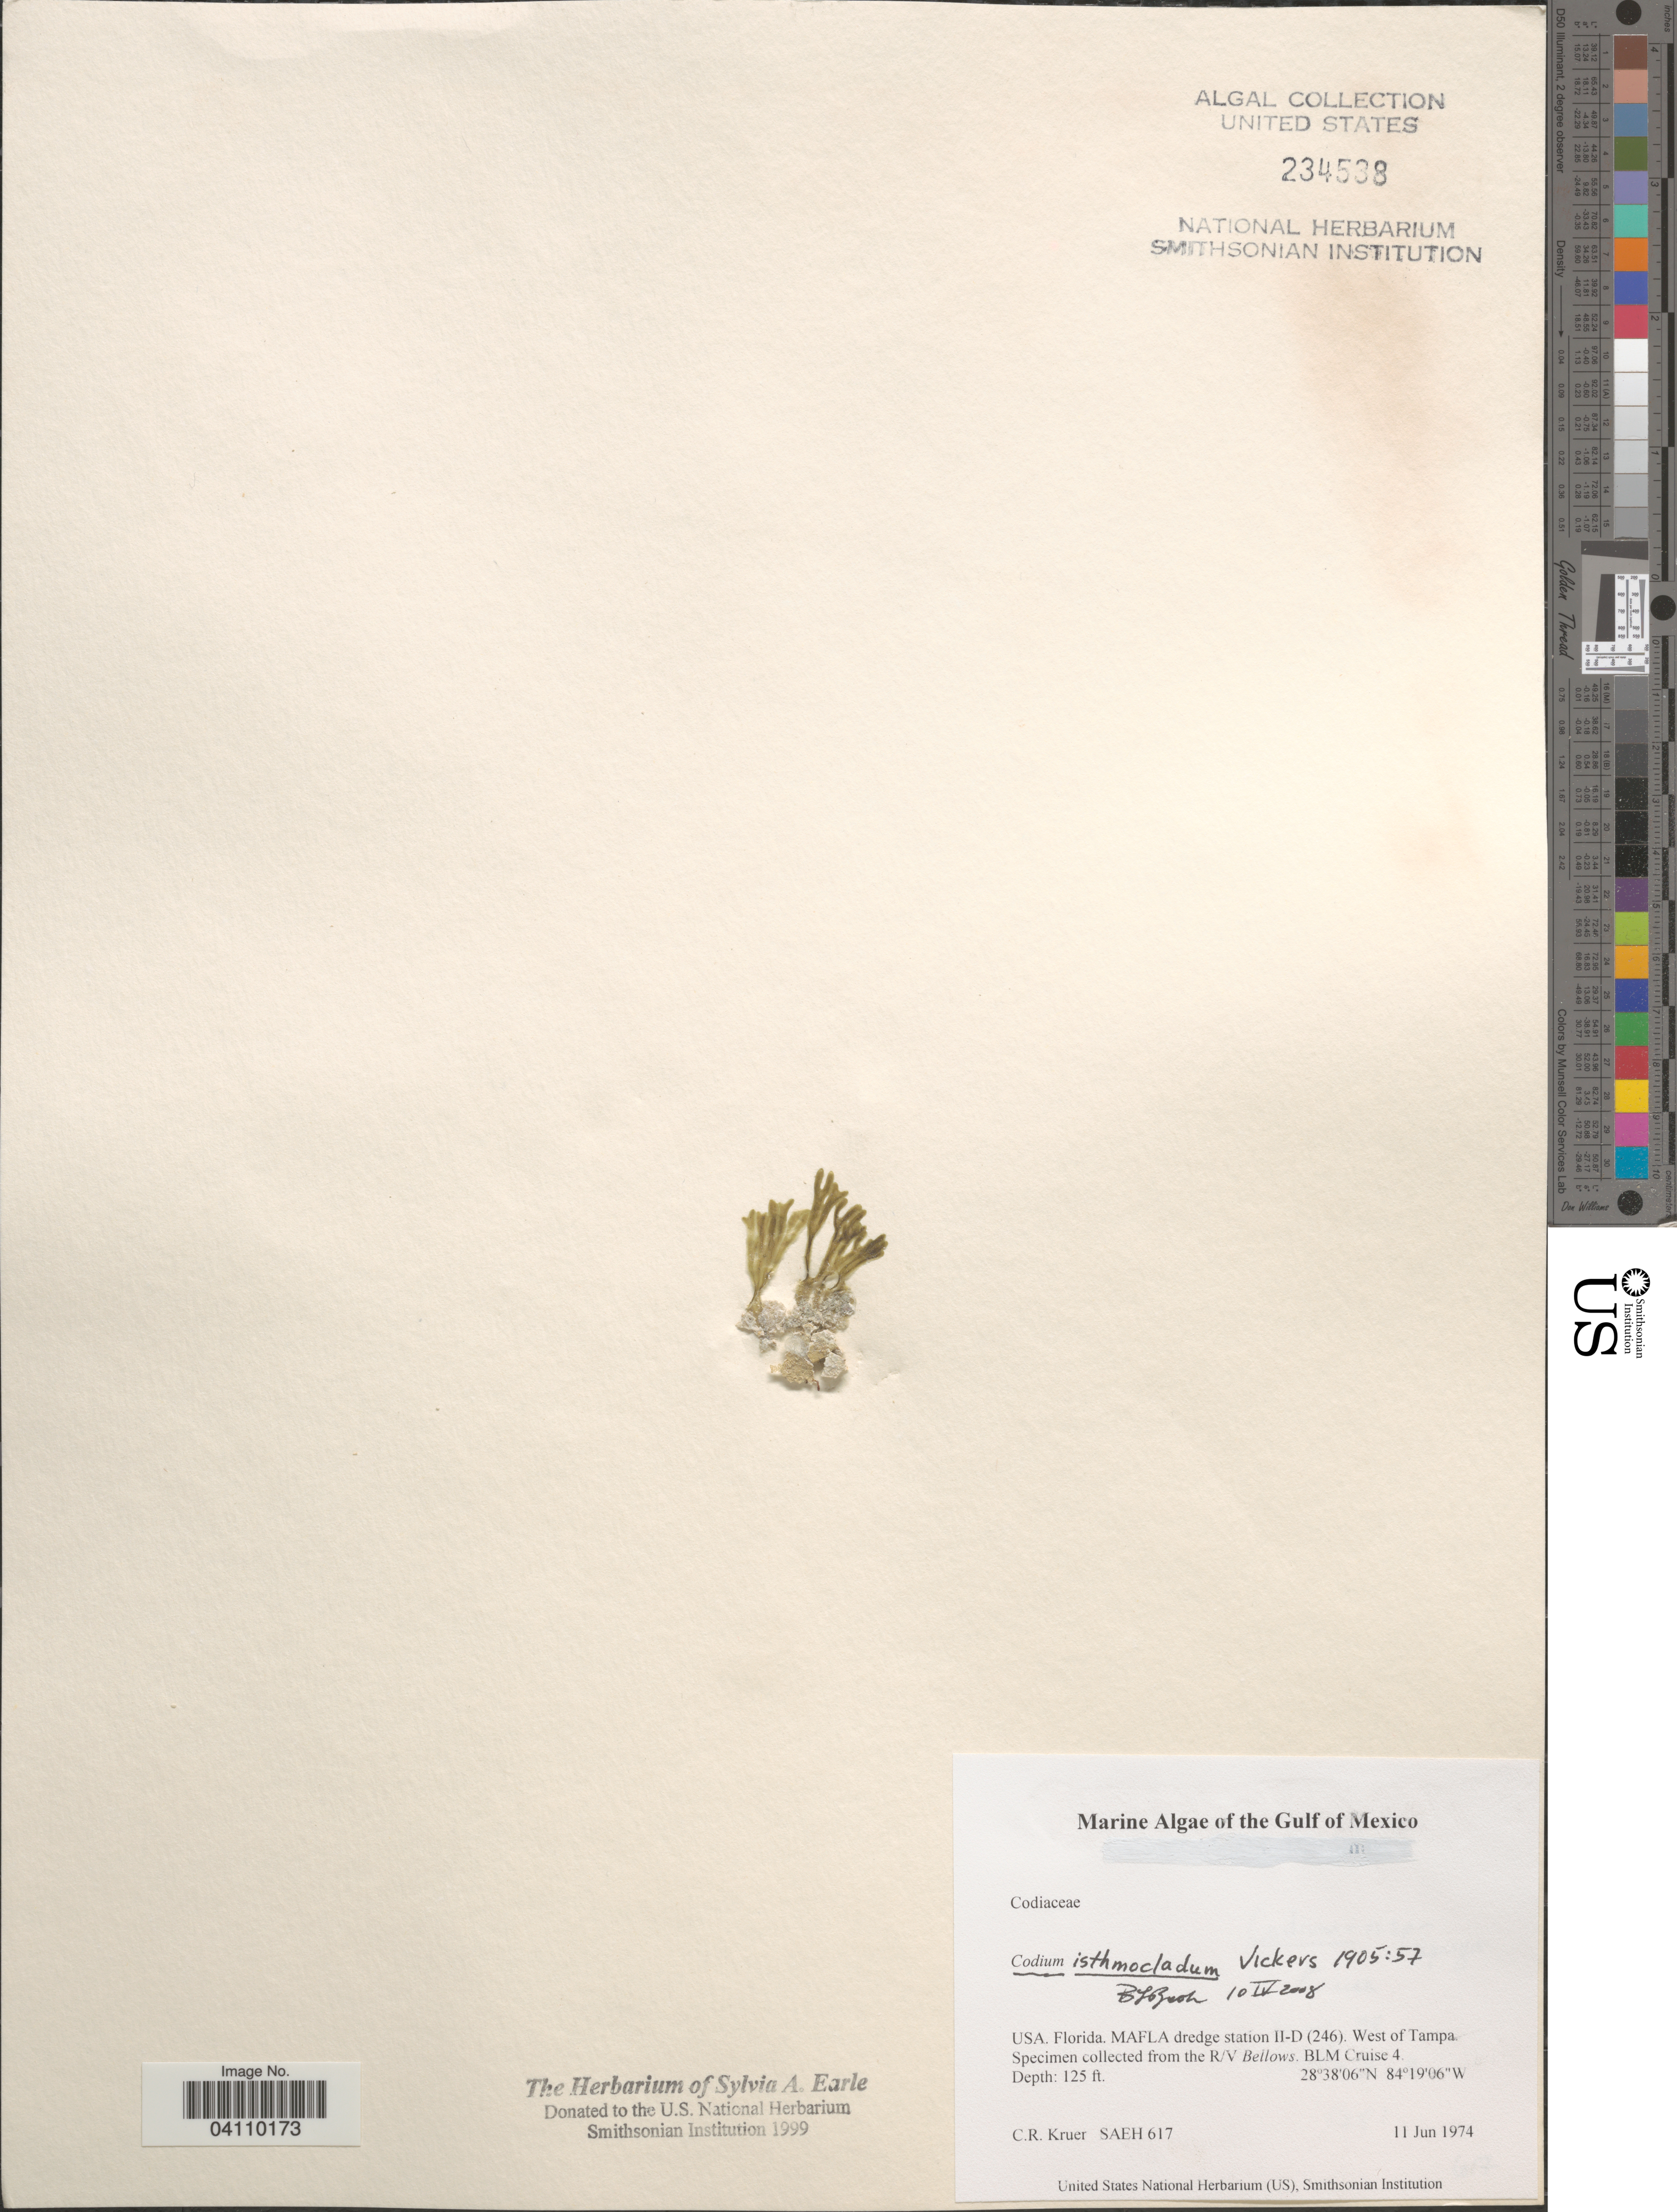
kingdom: Plantae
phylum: Chlorophyta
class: Ulvophyceae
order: Bryopsidales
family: Codiaceae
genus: Codium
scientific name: Codium isthmocladum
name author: Vickers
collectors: C. Kruer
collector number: SAEH617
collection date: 1974-06-11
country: United States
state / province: Florida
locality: The Gulf of Mexico. MAFLA dredge station II-D (246). West of Tampa. The R/V Bellows. BLM Cruise 4.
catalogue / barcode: US 234538